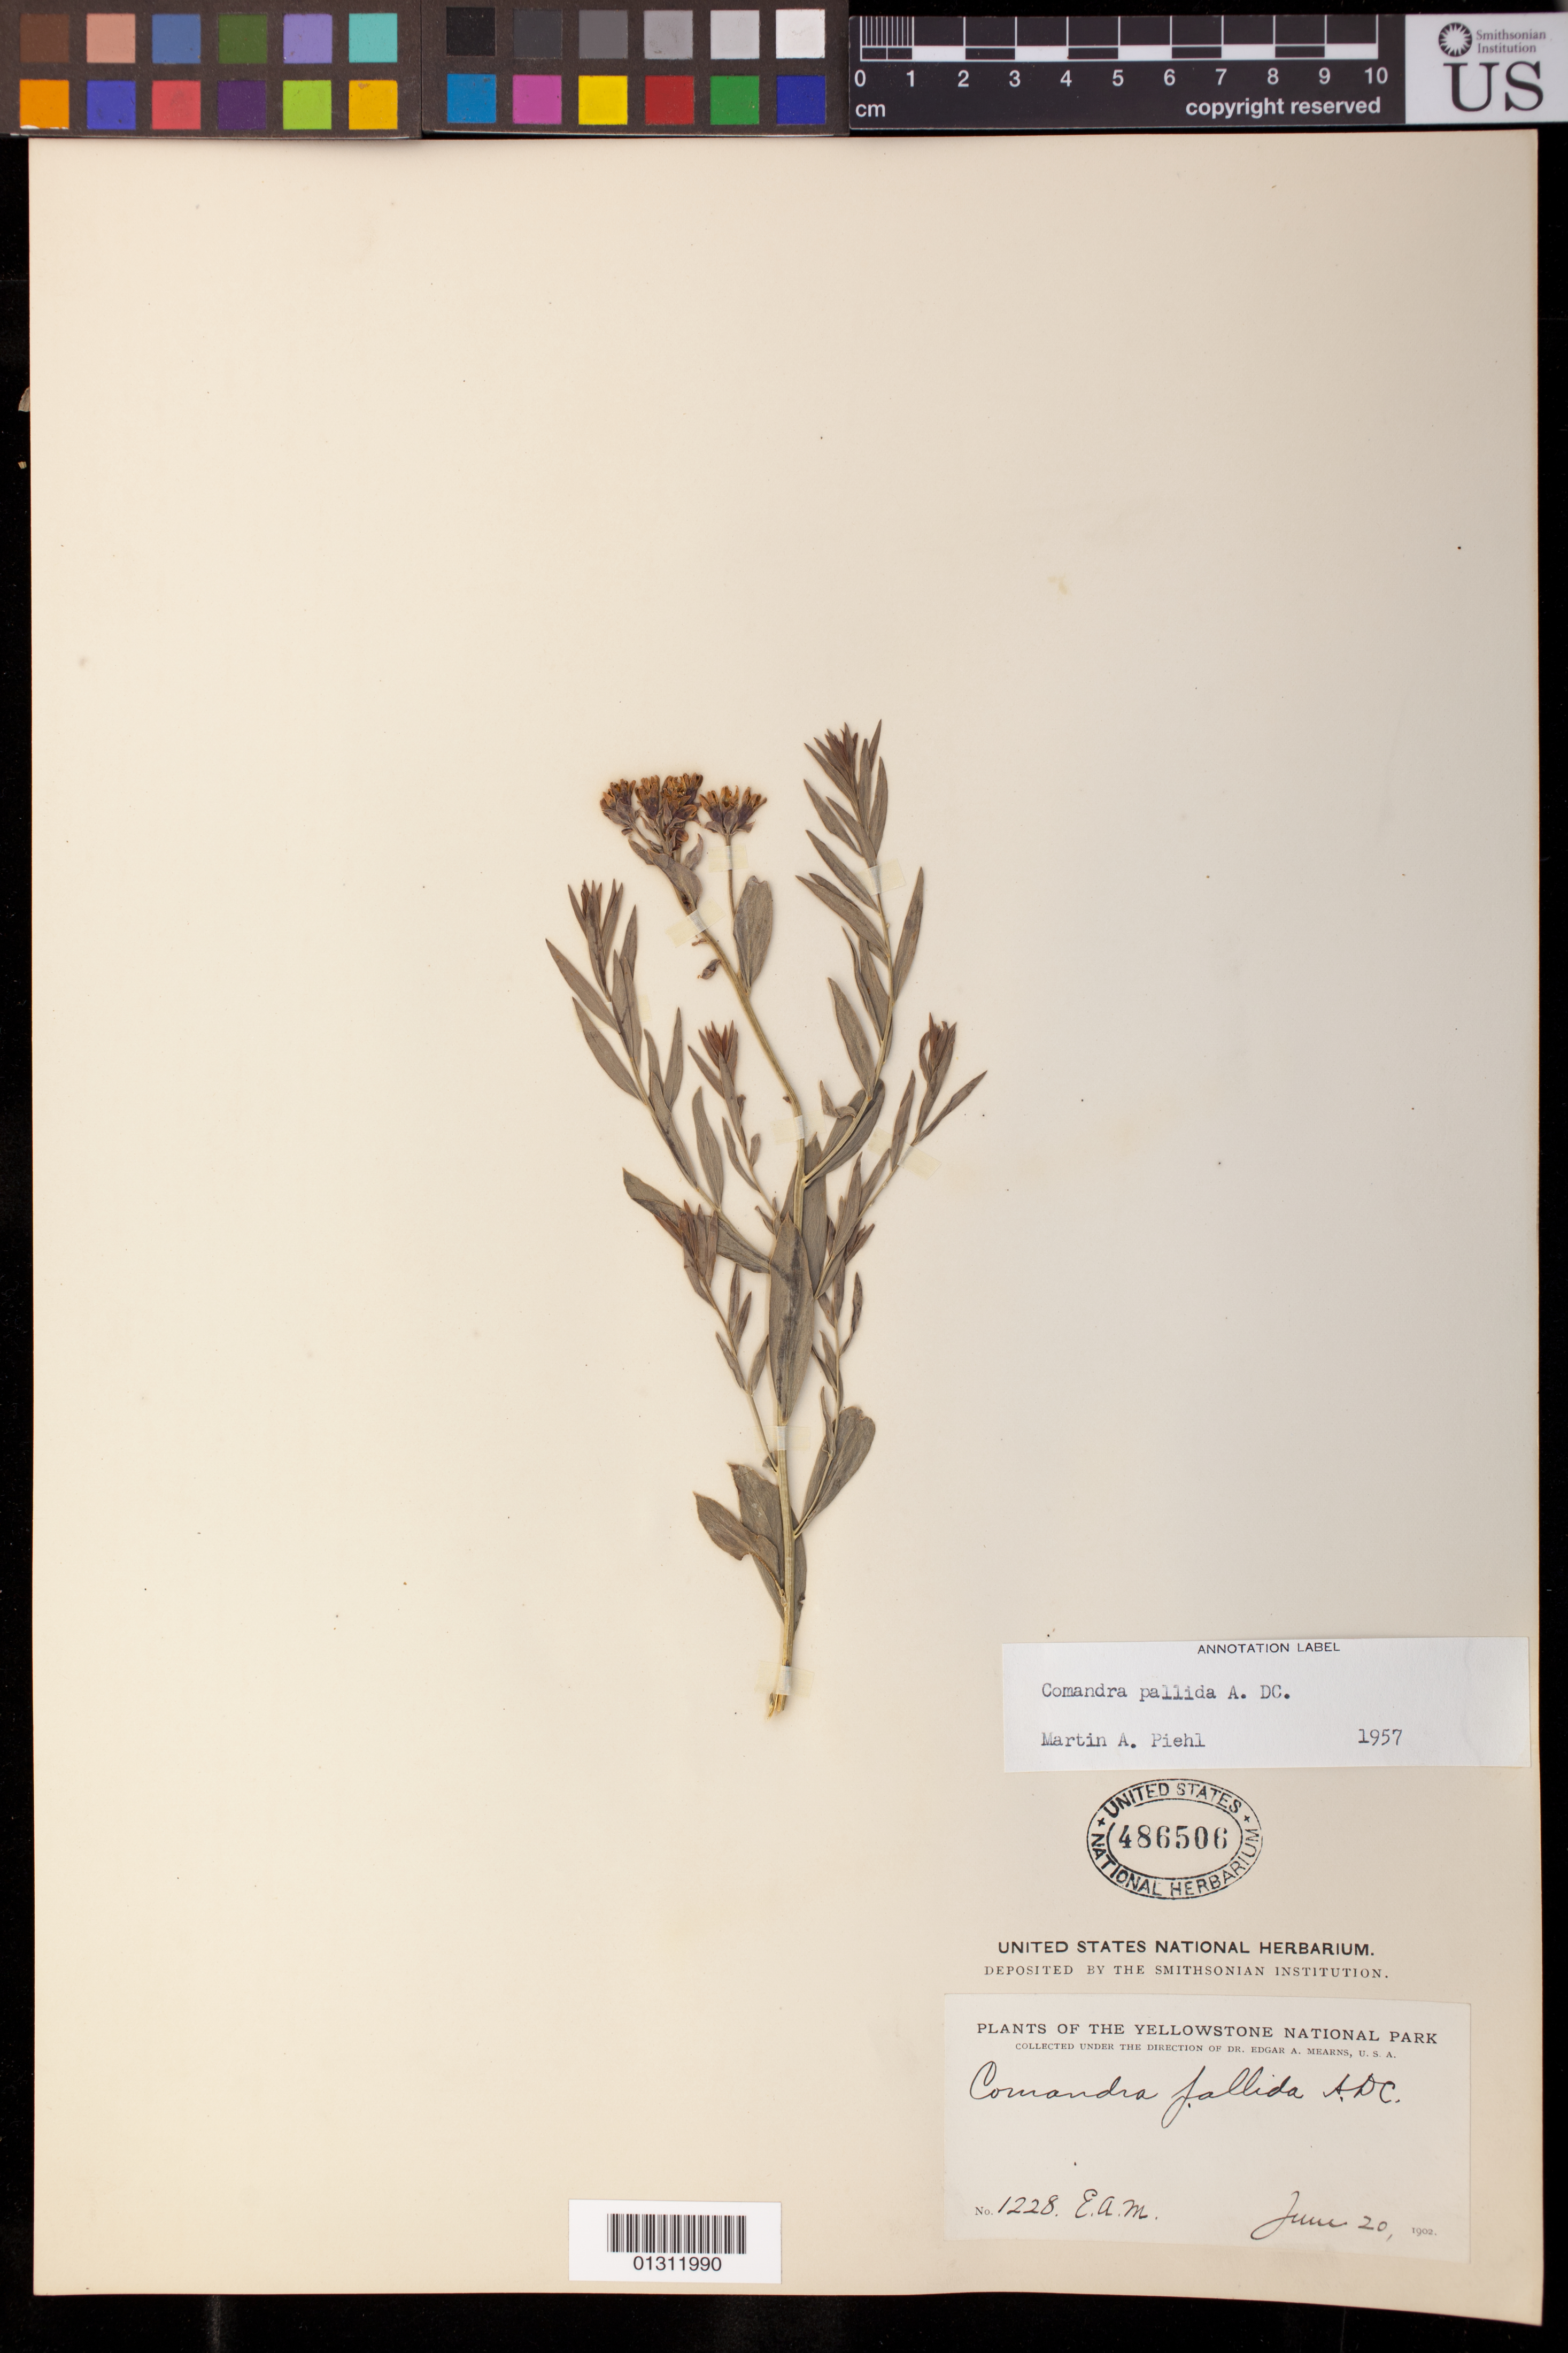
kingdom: Plantae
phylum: Tracheophyta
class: Magnoliopsida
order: Santalales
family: Comandraceae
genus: Comandra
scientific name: Comandra pallida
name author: A. DC.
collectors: E. A. Mearns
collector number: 1228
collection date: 1902-06-20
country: United States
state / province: Wyoming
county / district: Park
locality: Yellowstone National Park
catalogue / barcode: US 486506